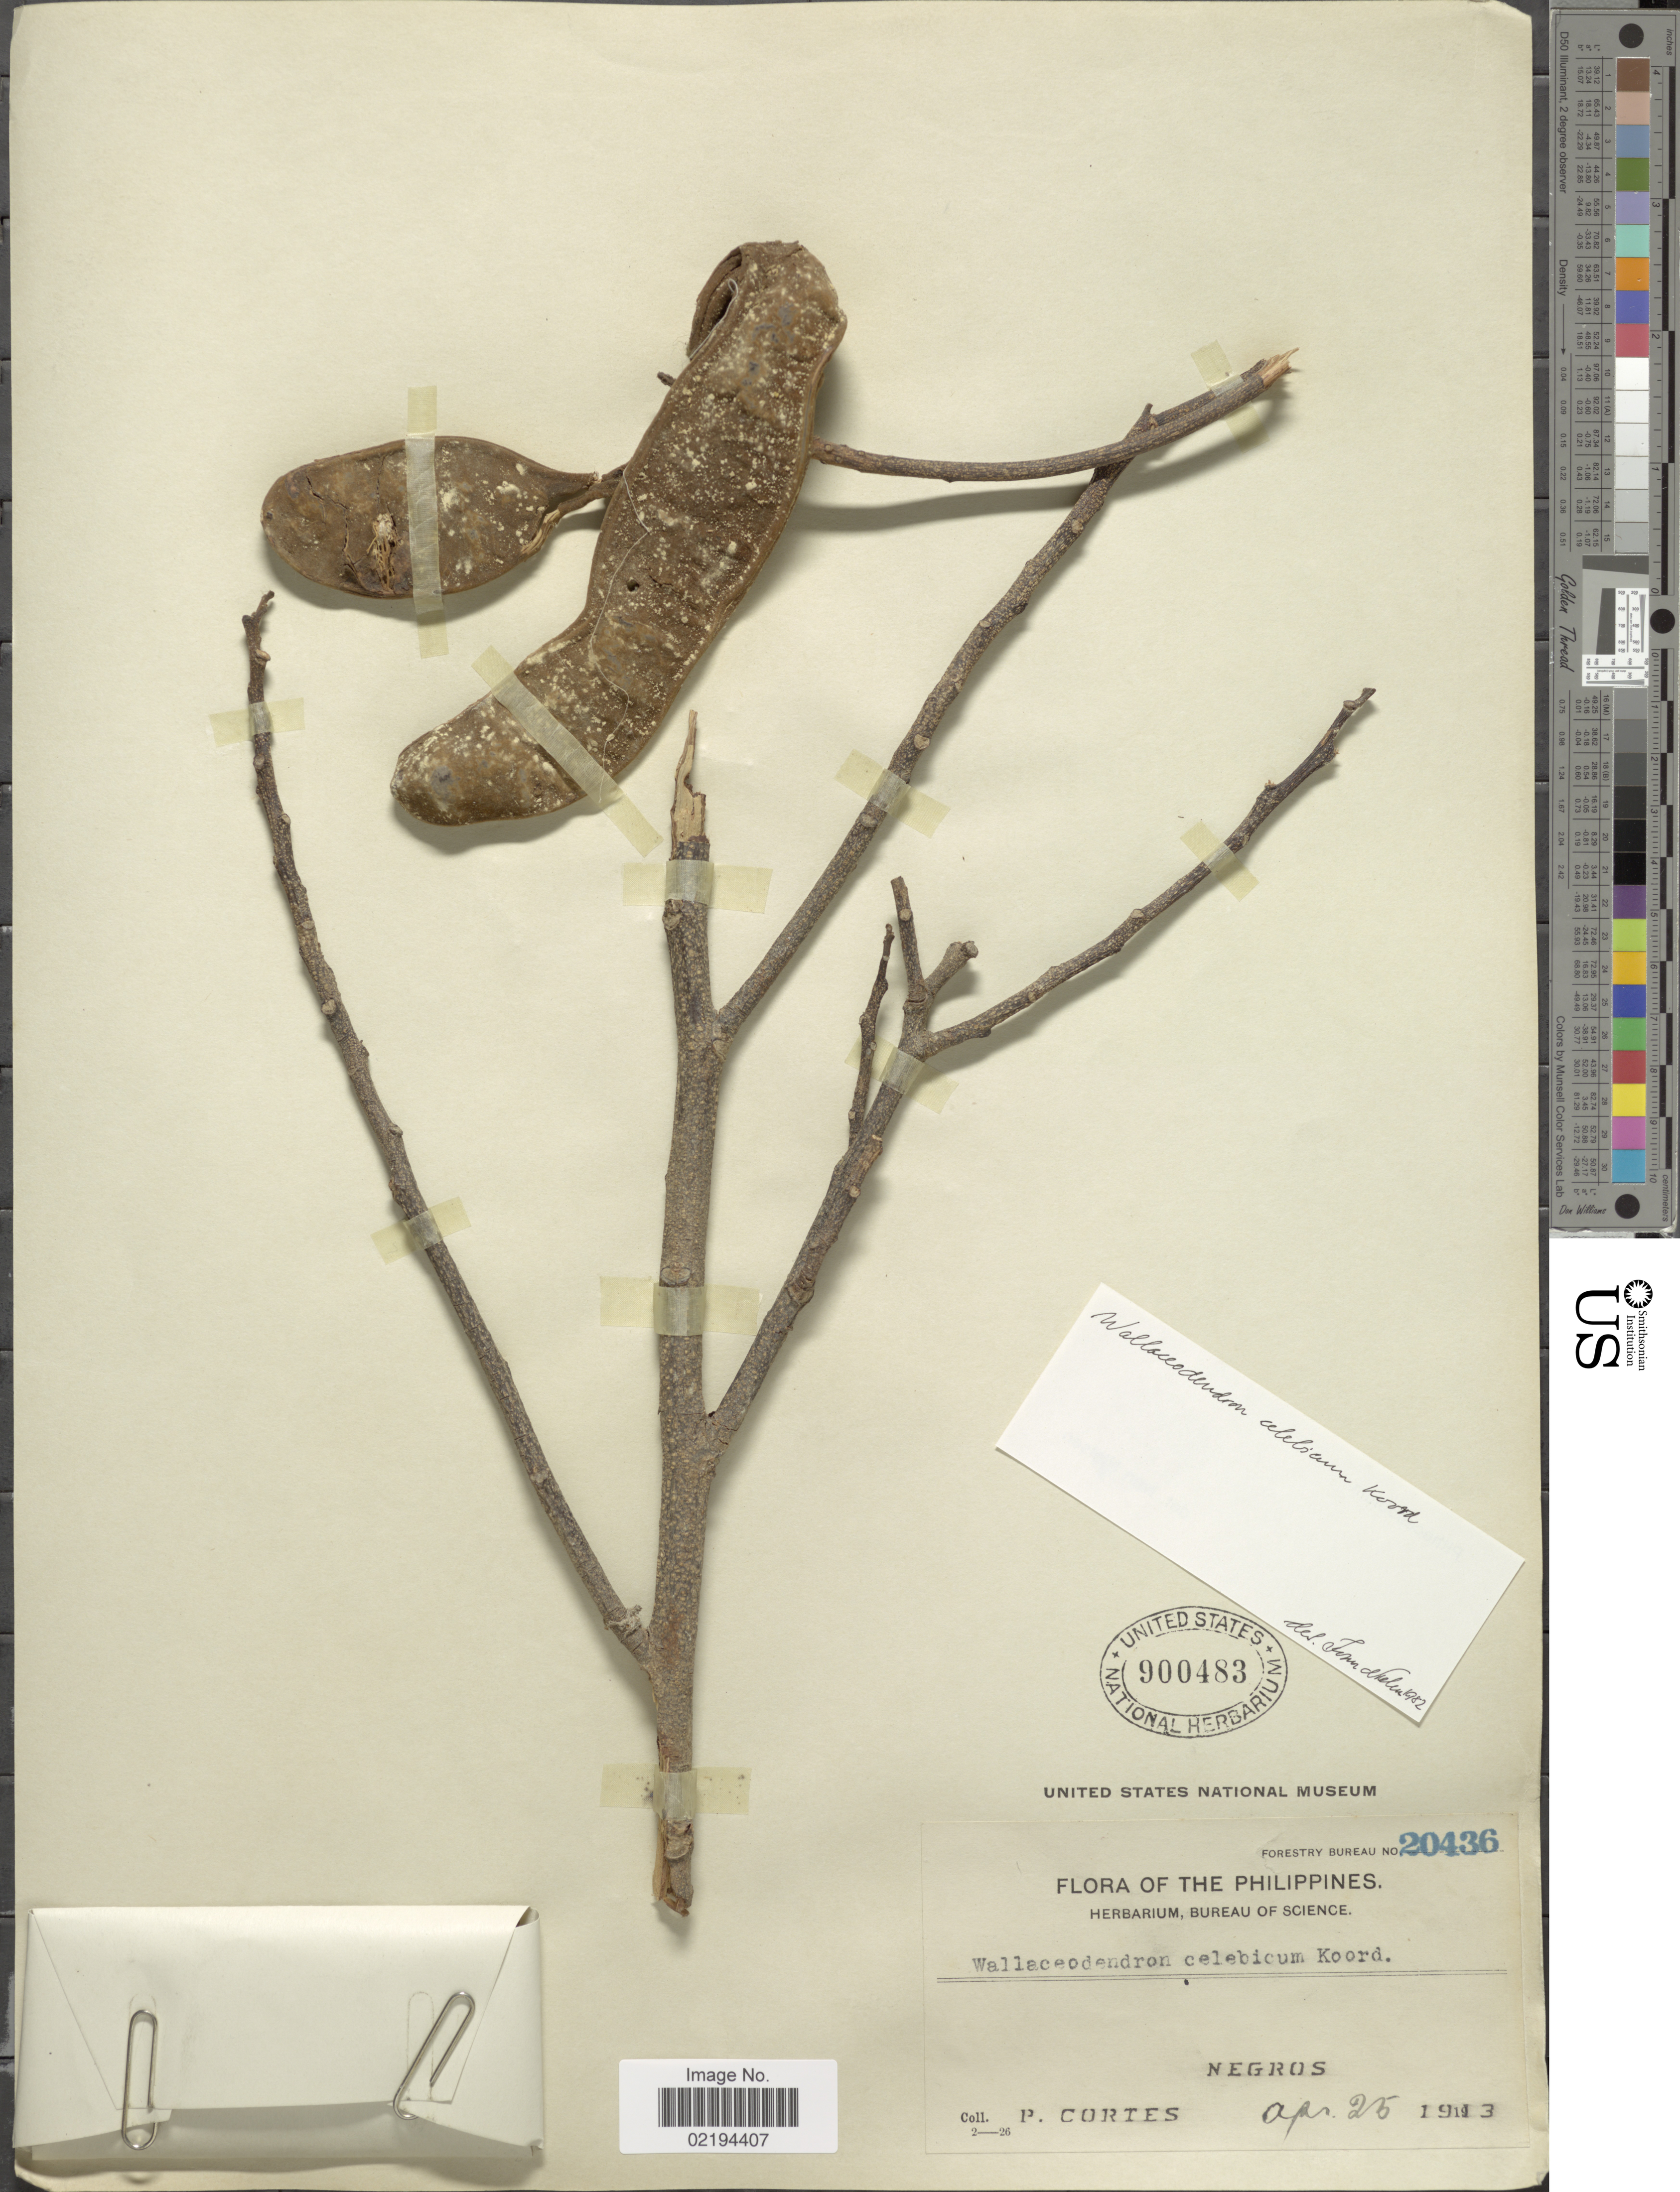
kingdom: Plantae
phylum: Tracheophyta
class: Magnoliopsida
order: Fabales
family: Fabaceae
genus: Wallaceodendron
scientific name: Wallaceodendron celebicum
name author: Koord.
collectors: P. Cortes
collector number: Forestry Bureau 20436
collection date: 1913-04-25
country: Philippines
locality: Negros.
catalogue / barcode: US 900483